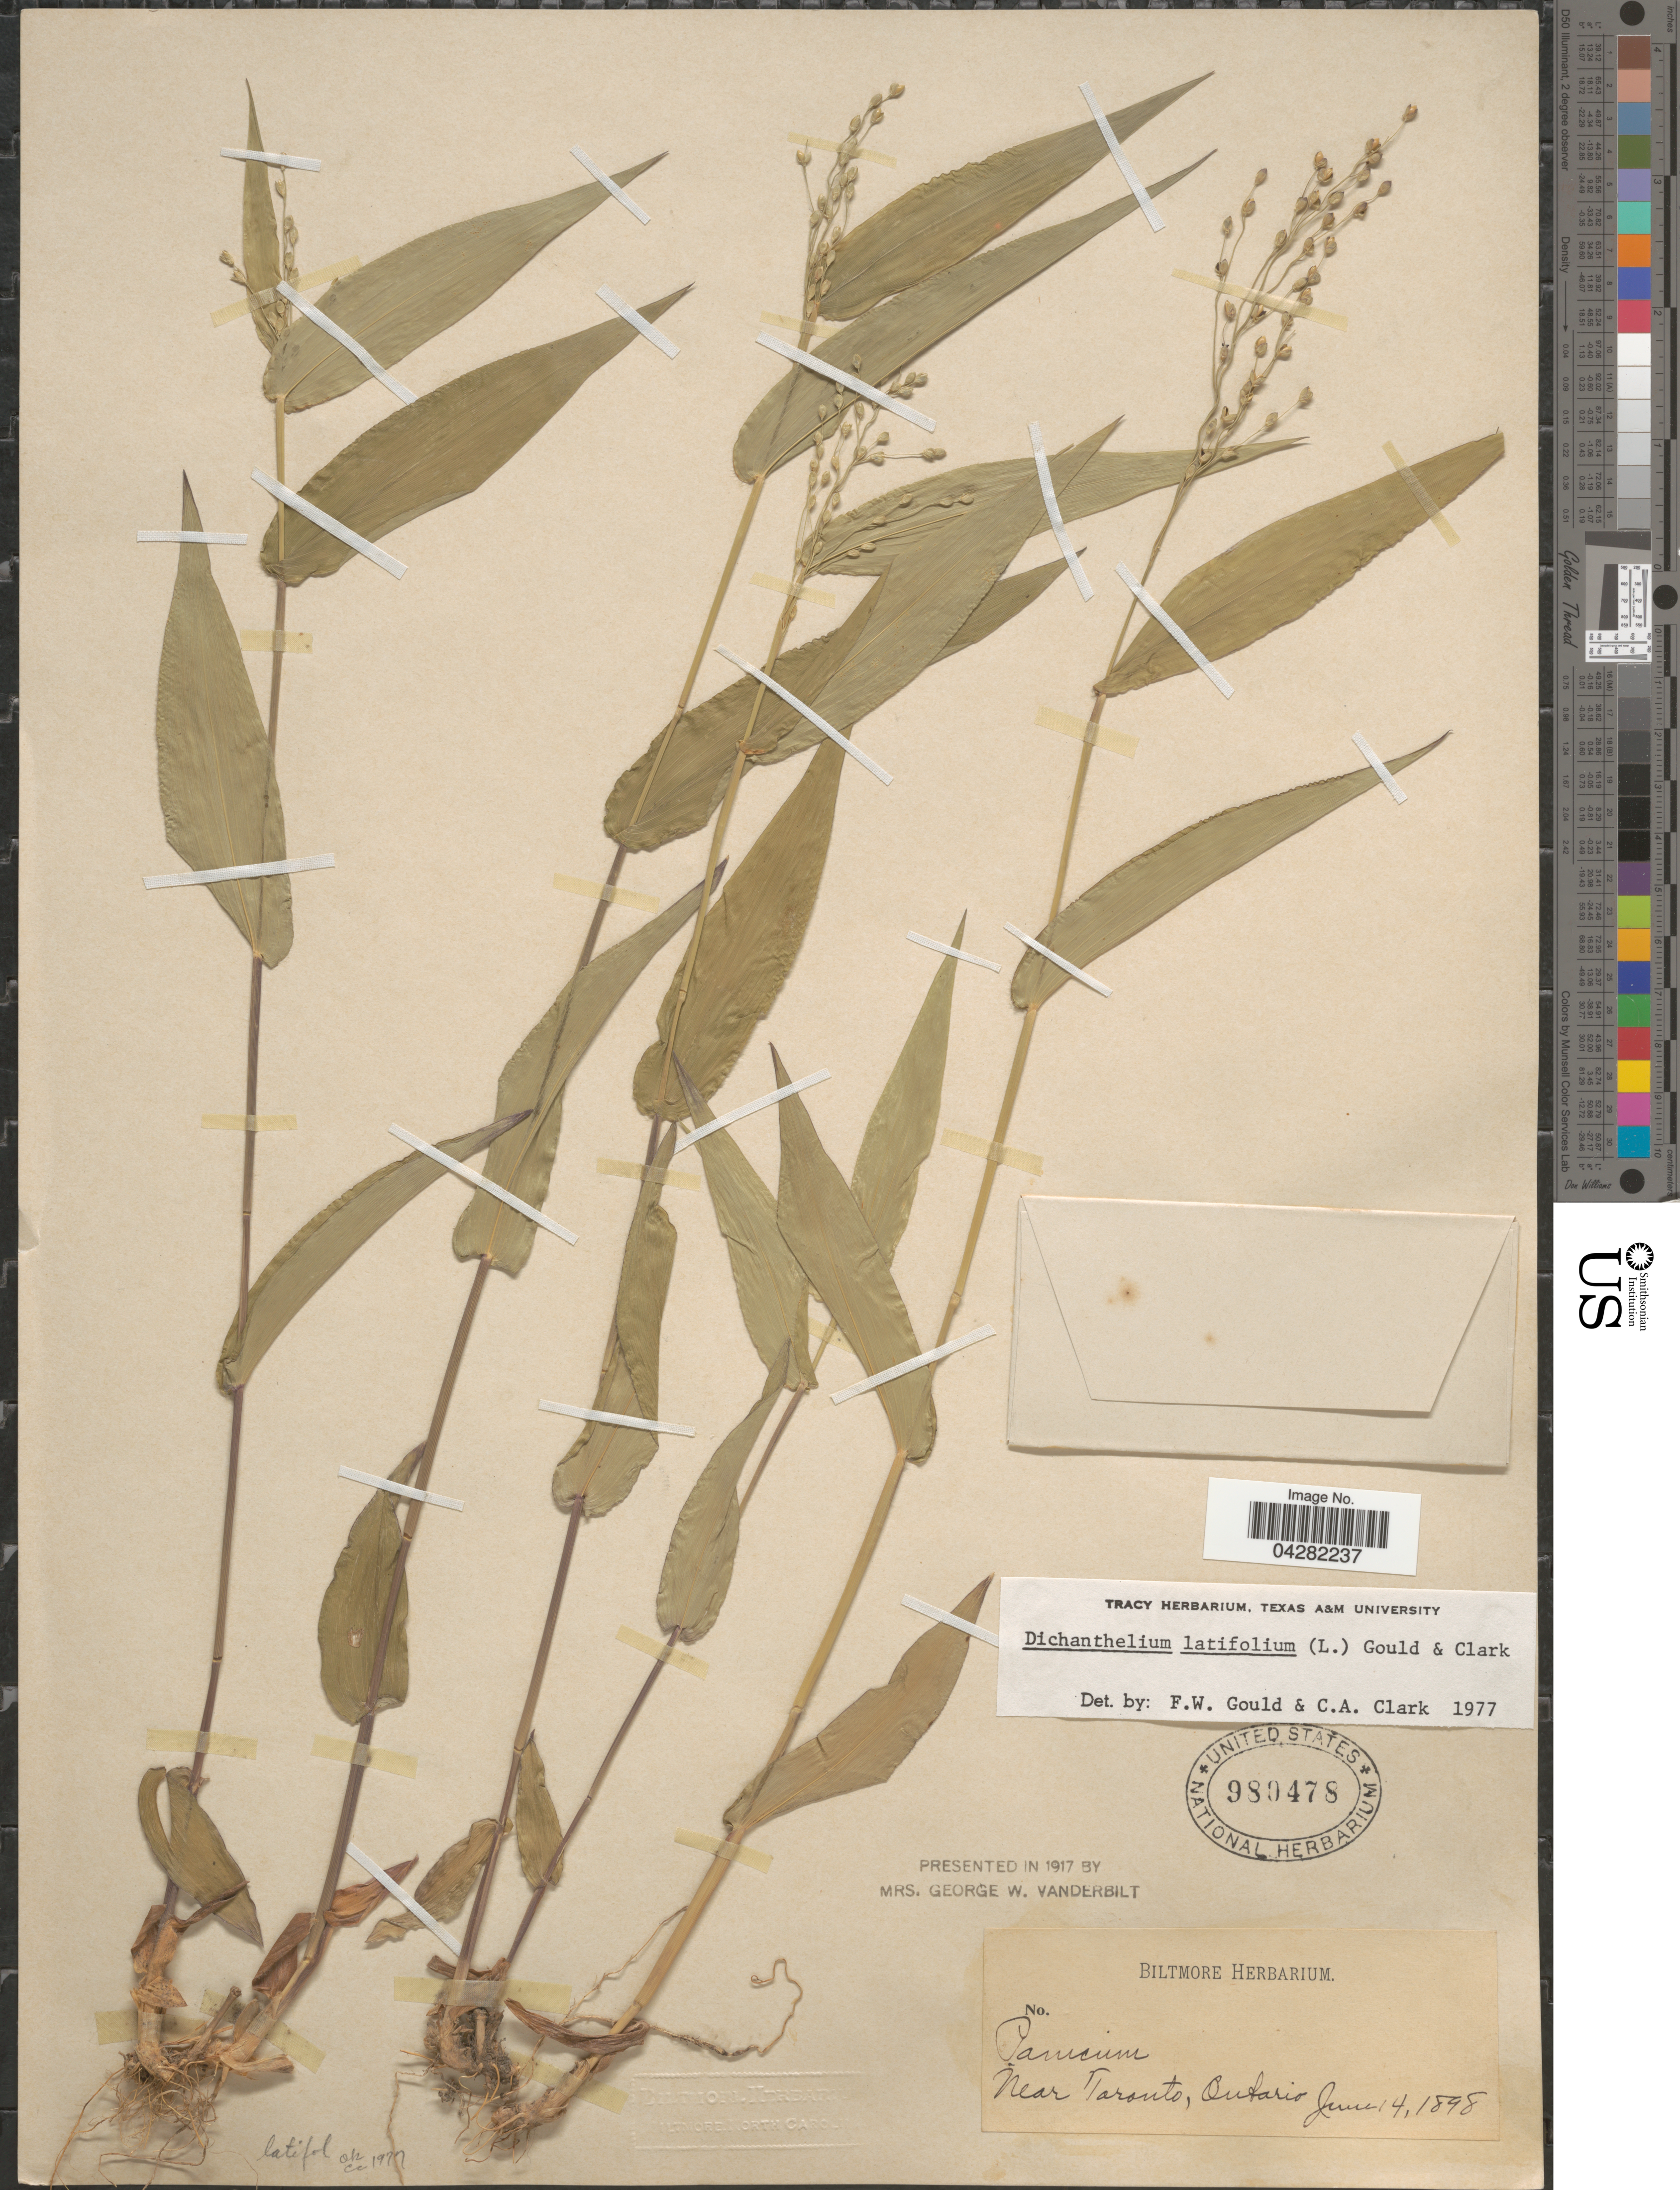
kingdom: Plantae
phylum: Tracheophyta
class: Liliopsida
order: Poales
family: Poaceae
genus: Dichanthelium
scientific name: Dichanthelium laxiflorum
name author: (Lam.) Gould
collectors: ex herb. Biltmore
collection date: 1898-06-14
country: Canada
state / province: Ontario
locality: Near Toronto.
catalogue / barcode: US 980478